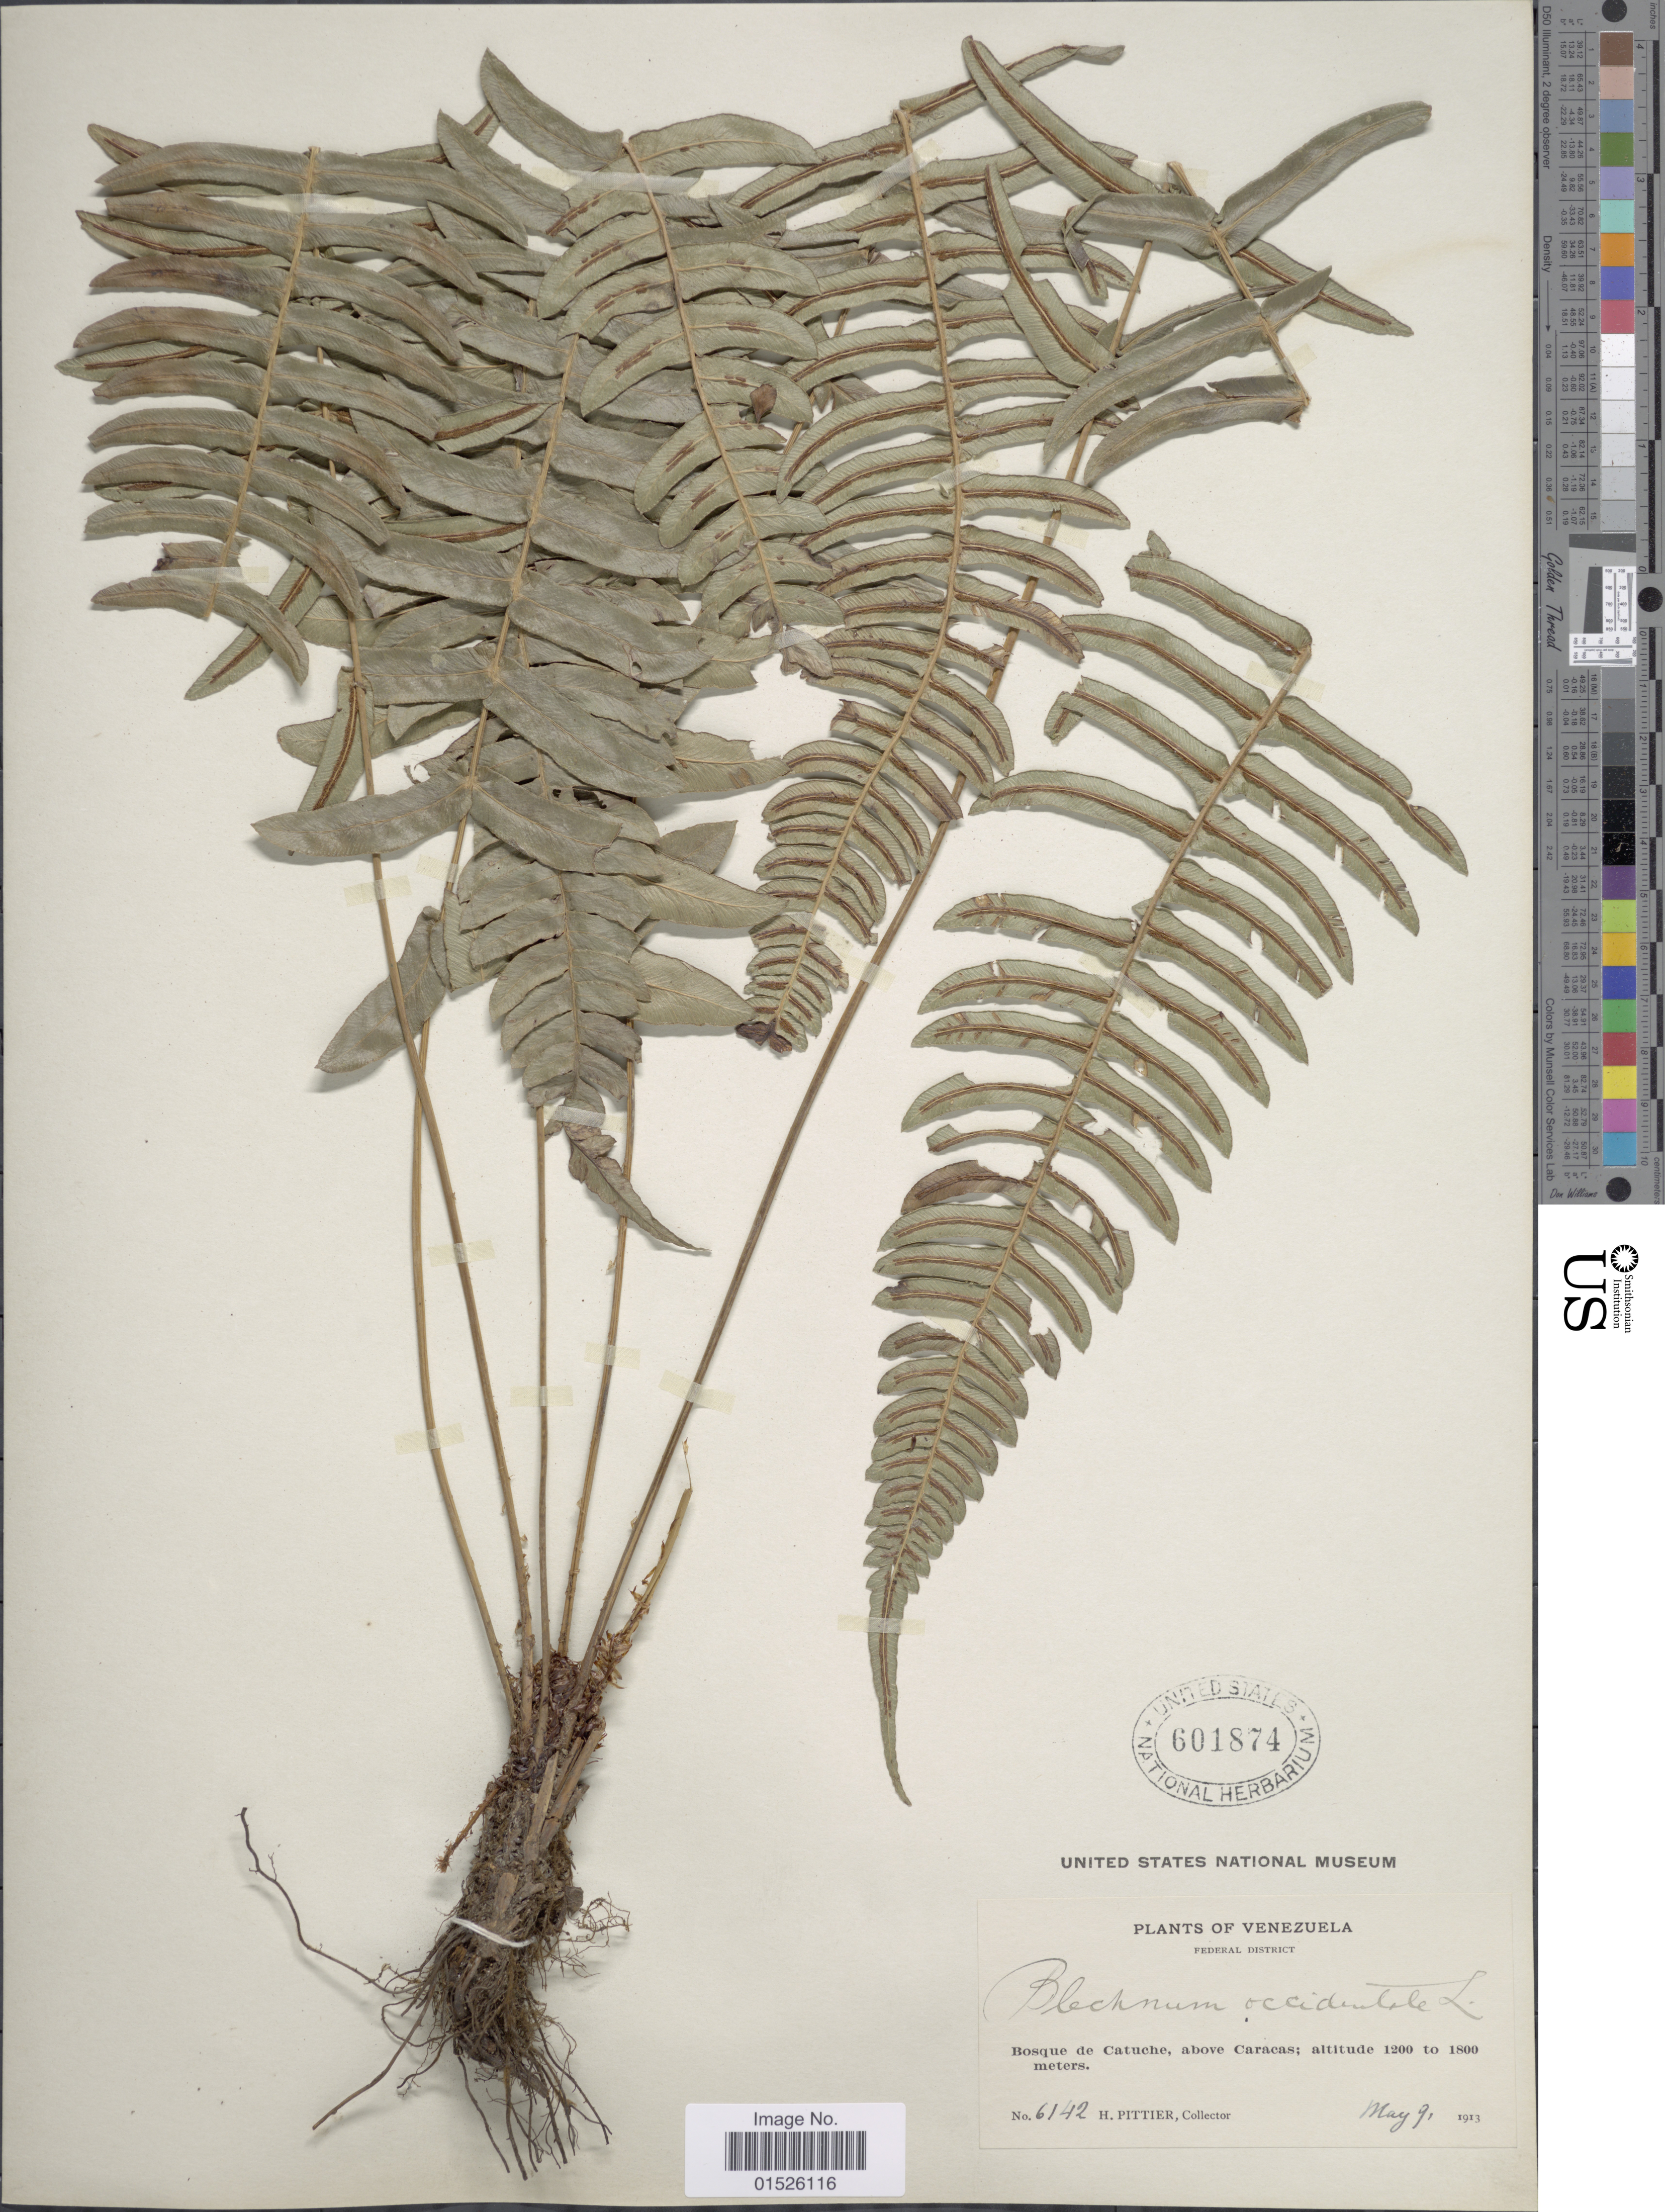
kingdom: Plantae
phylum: Tracheophyta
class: Polypodiopsida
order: Polypodiales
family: Blechnaceae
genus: Blechnum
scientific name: Blechnum glandulosum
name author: Link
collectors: H. F. Pittier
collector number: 6142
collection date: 1913-05-09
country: Venezuela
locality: Venezuela, Federal District. Bosque de Catuche, above Caracas.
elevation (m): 1200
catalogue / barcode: US 601874